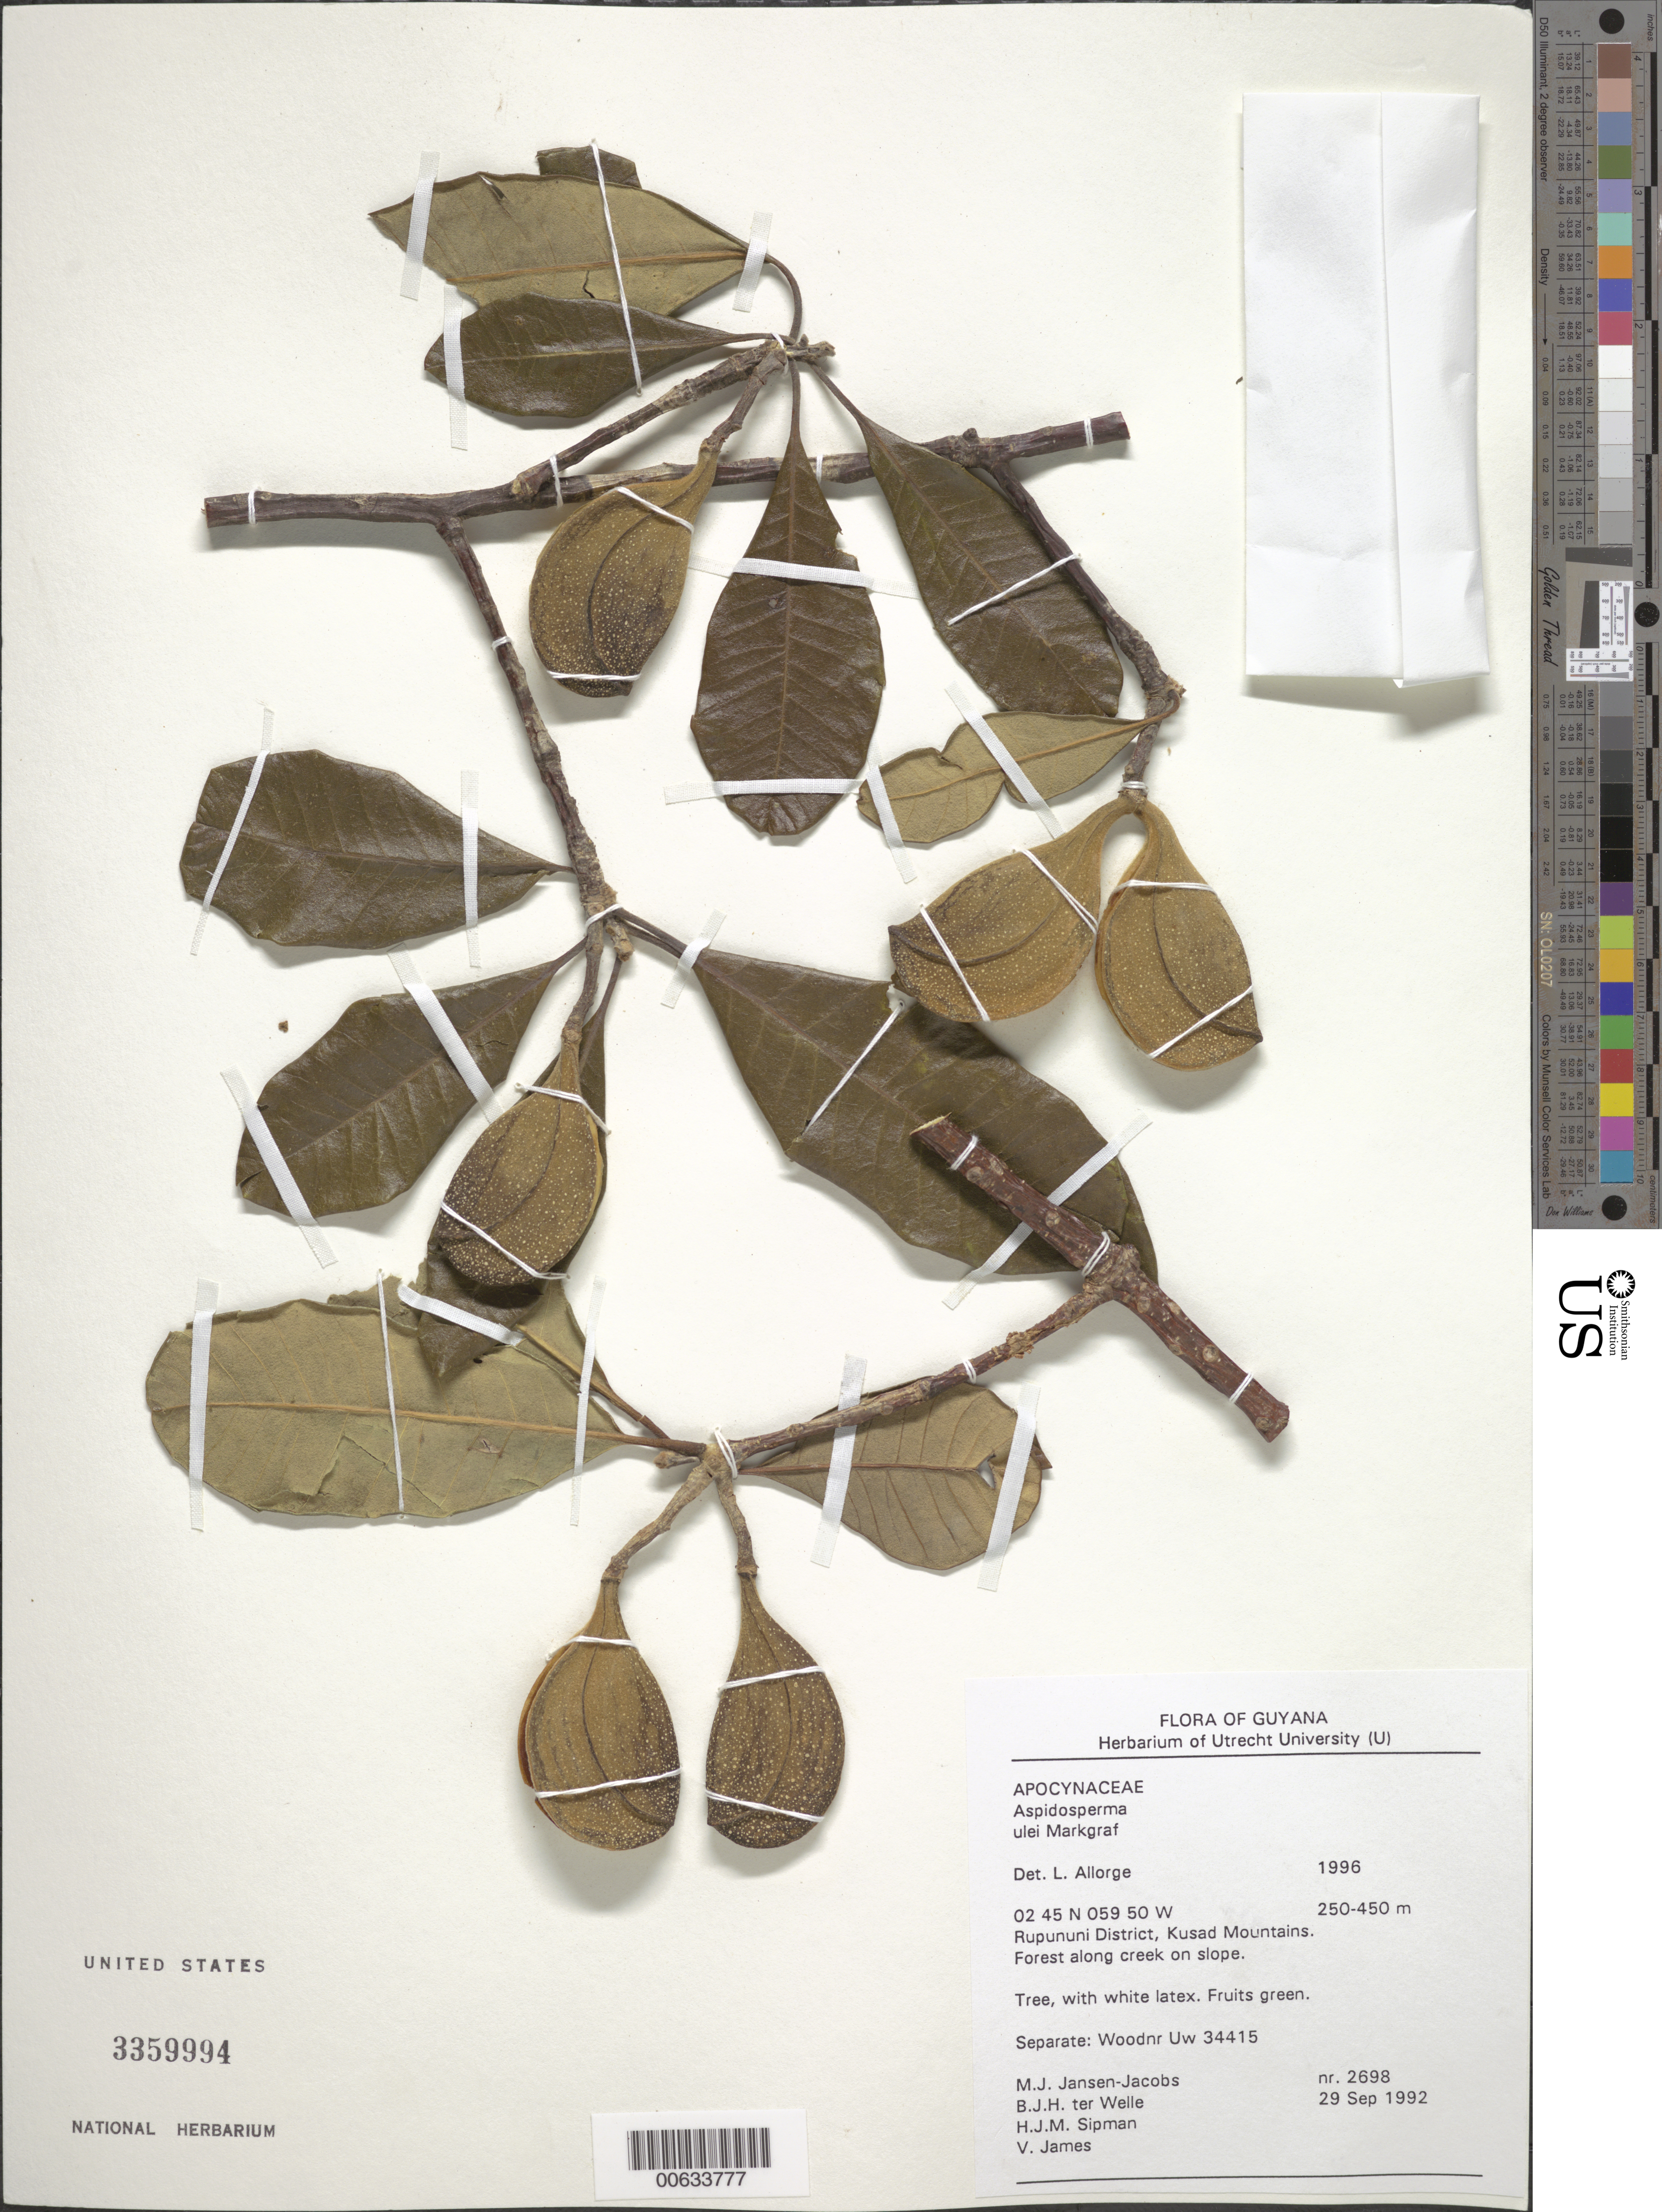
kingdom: Plantae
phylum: Tracheophyta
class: Magnoliopsida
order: Gentianales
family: Apocynaceae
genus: Aspidosperma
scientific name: Aspidosperma ulei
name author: Markgr.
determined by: Allorge, L.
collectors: M. J. Jansen-Jacobs, B. Welle, H. J. M. Sipman & V. James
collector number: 2698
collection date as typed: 29-Sep-92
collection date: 1992-09-29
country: Guyana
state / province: U. Takutu-U. Essequibo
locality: Kusad Mountains, Rupununi District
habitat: Forest along creek on slope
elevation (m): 250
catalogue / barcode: US 3359994